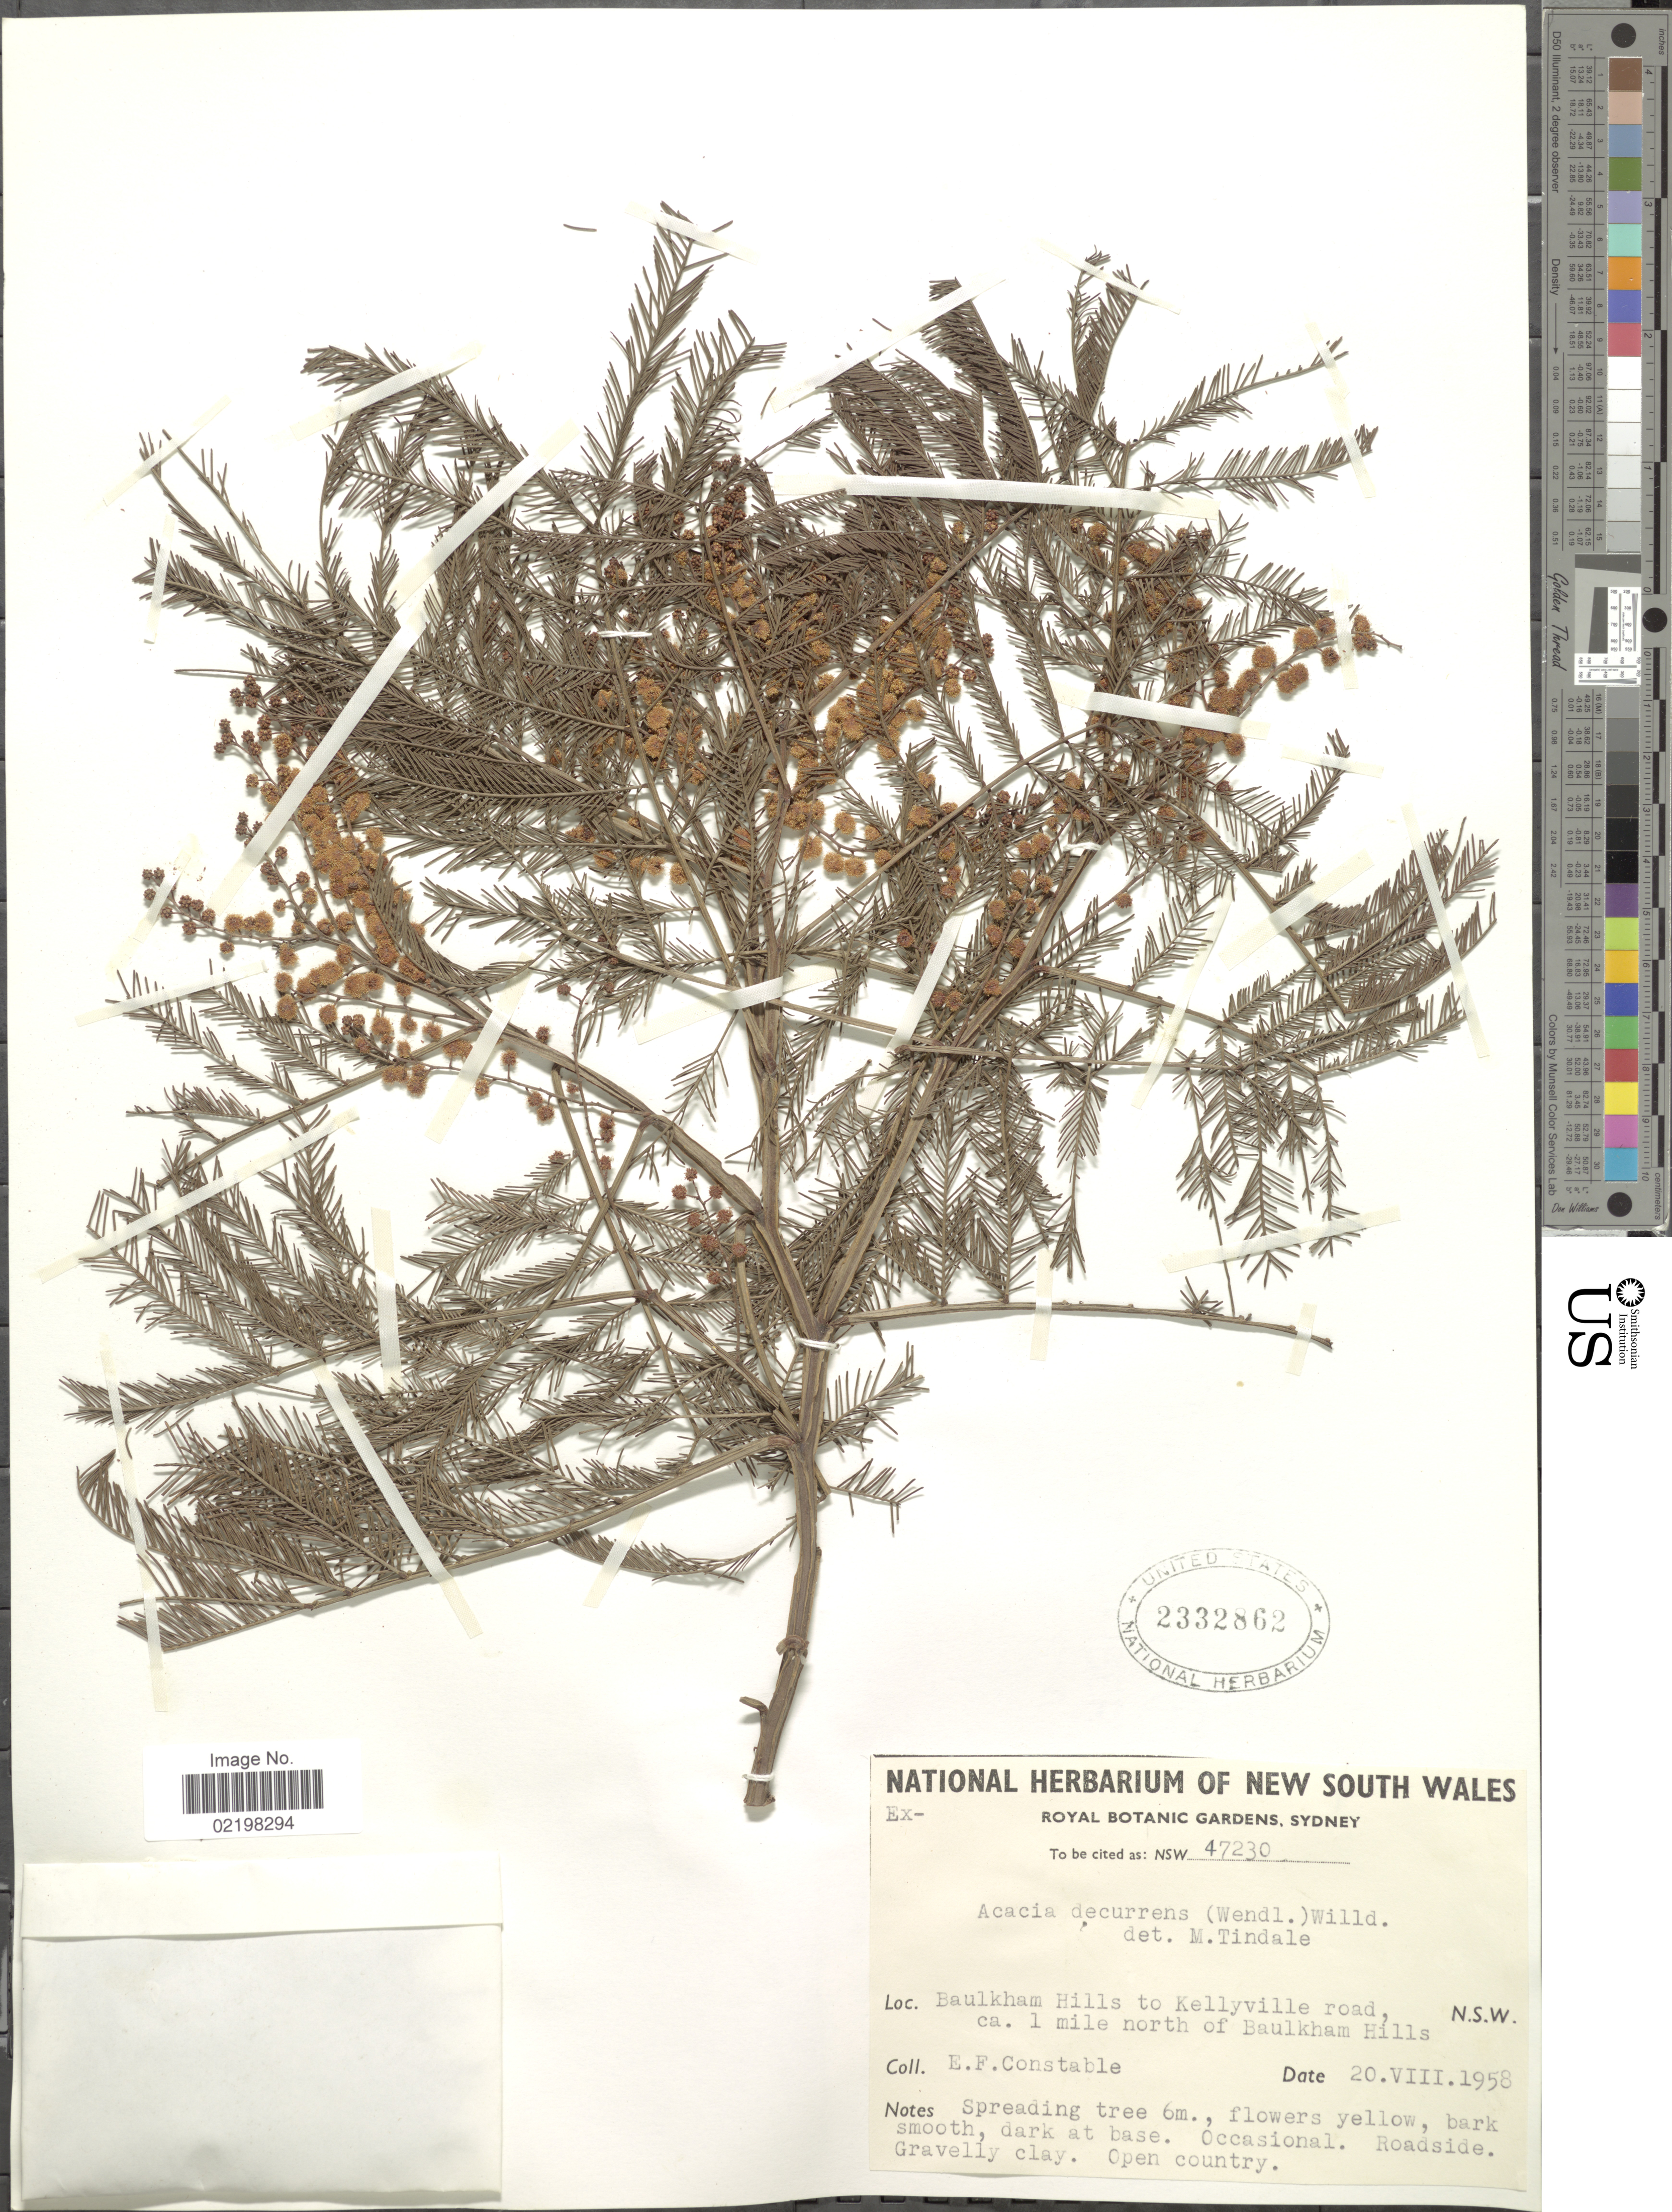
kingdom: Plantae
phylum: Tracheophyta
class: Magnoliopsida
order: Fabales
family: Fabaceae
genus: Acacia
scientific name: Acacia decurrens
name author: (J.C. Wendl.) Willd.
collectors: E. F. Constable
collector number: NSW 47230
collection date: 1958-08-20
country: Australia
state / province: New South Wales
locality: Baukham Hills to Kellyville road, ca. 1 mile north of Baulkham Hills. N.S.W.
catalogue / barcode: US 2332862